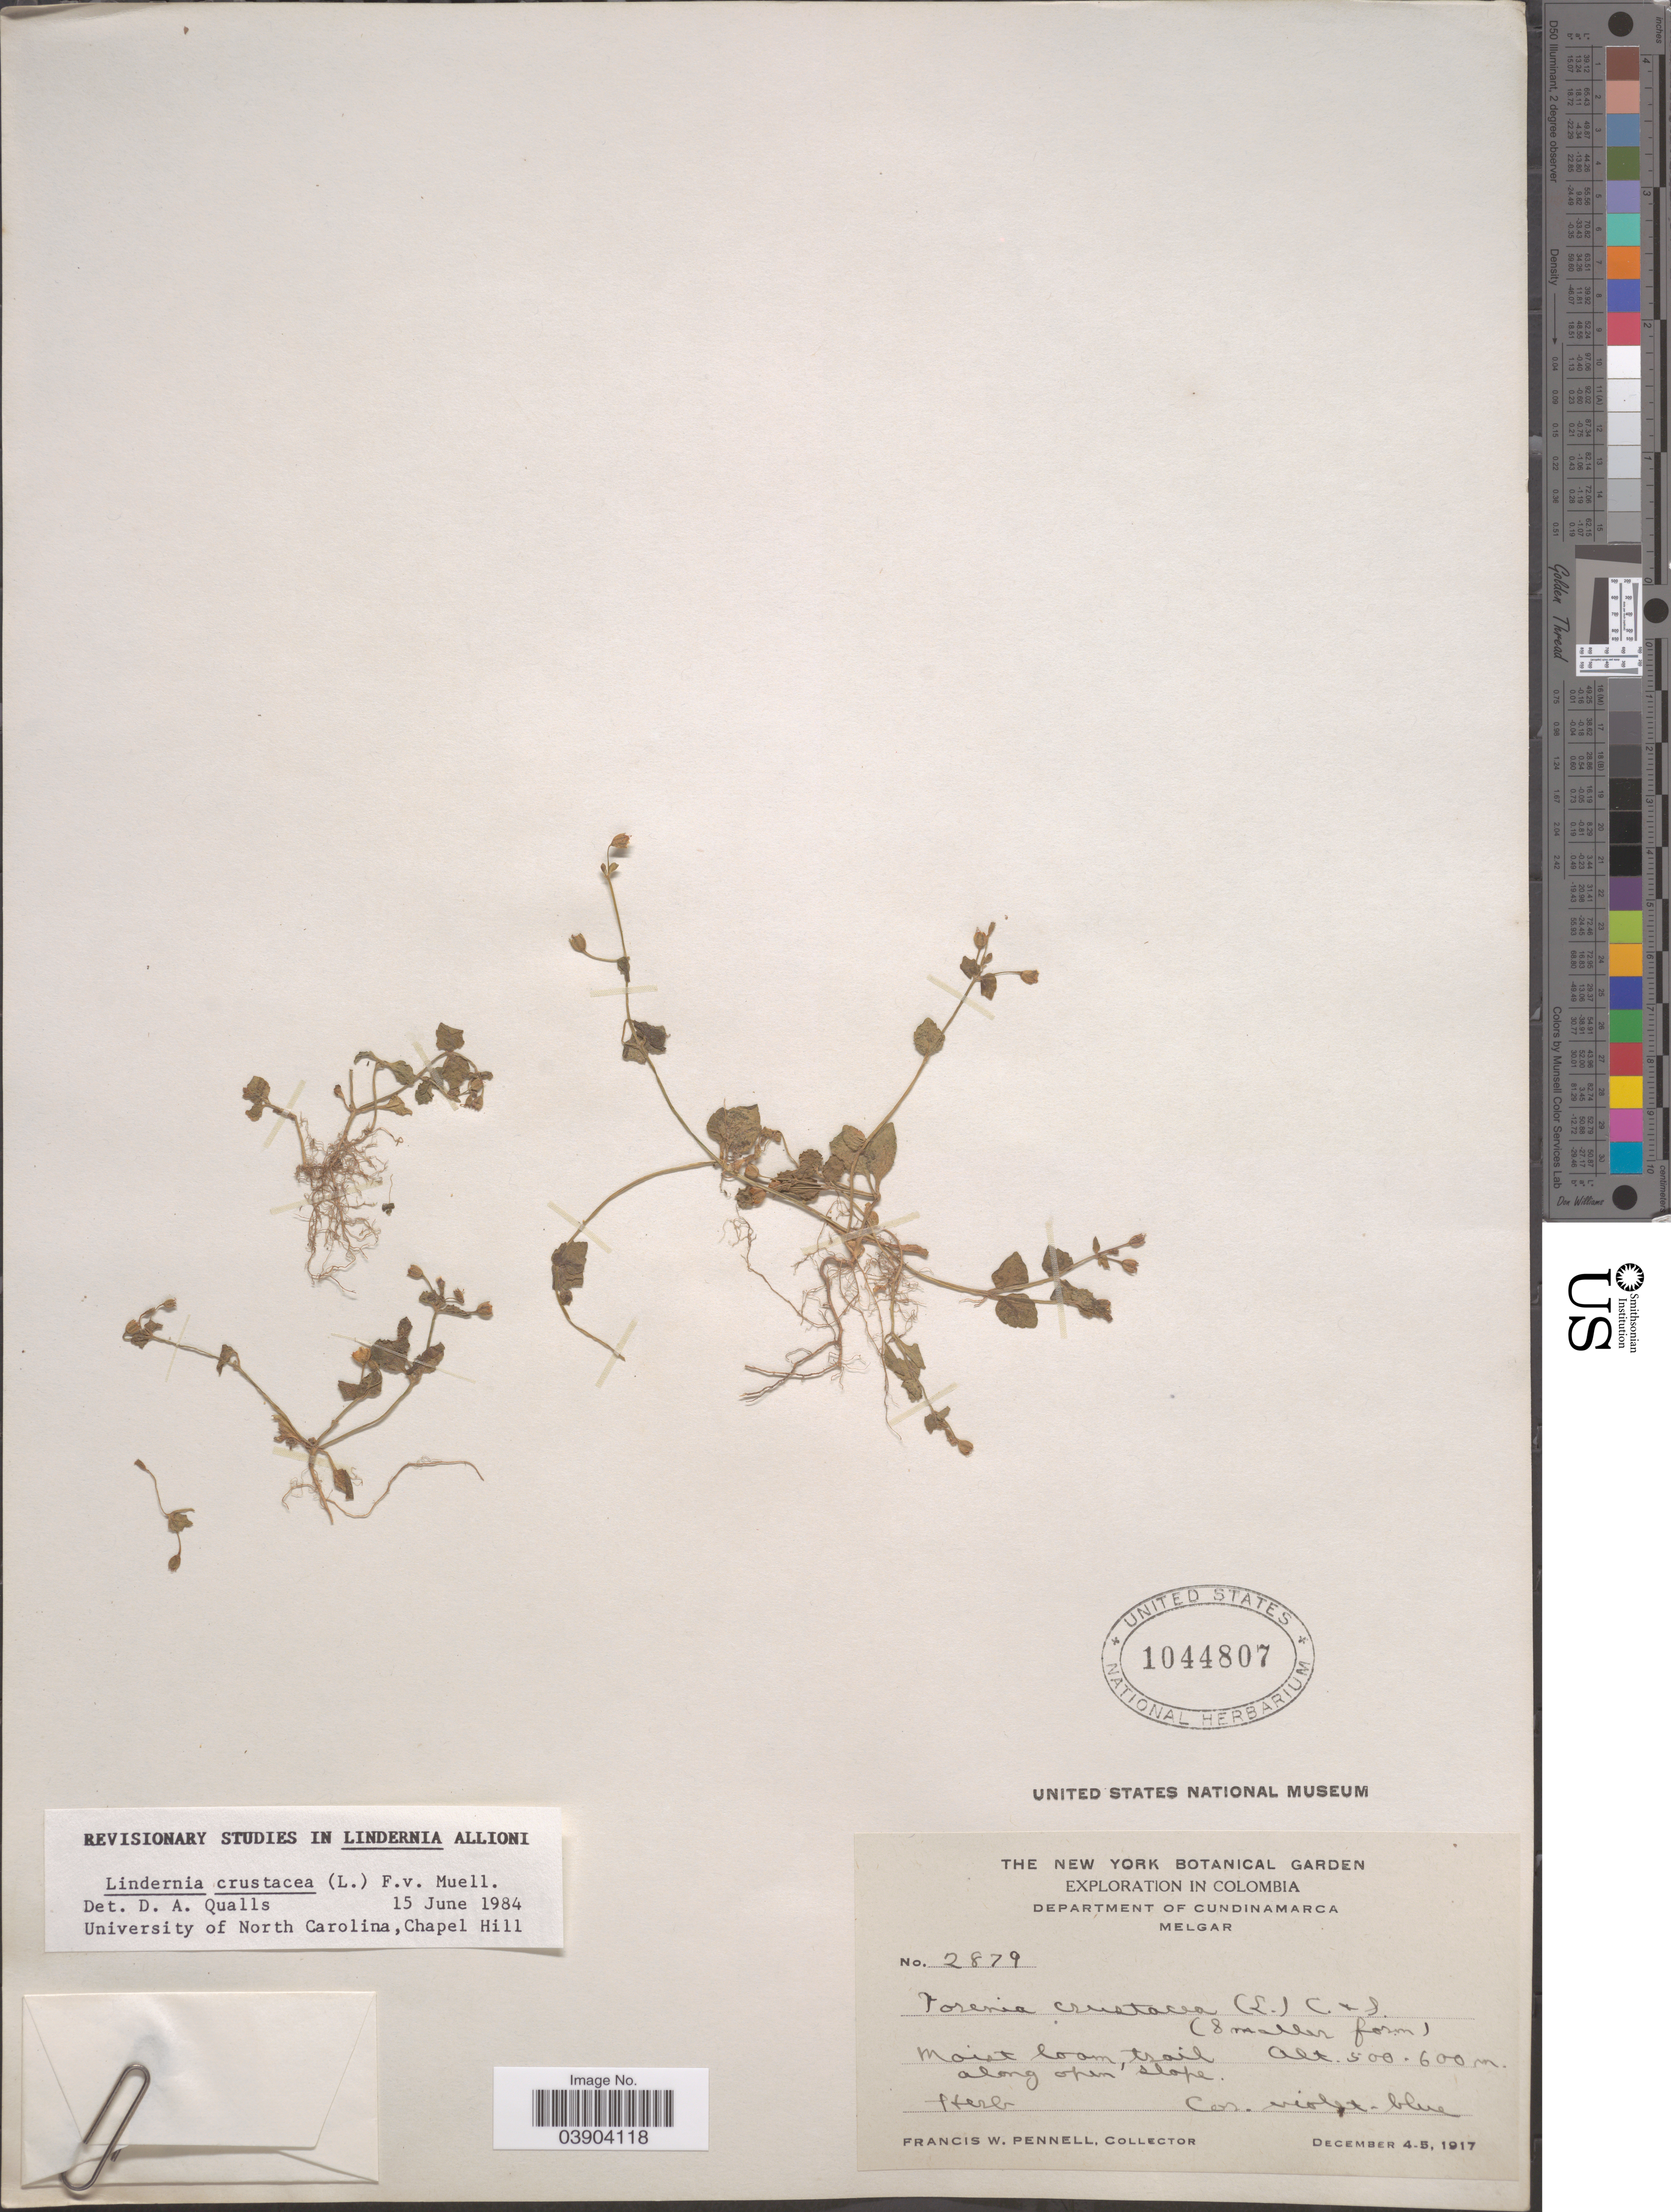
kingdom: Plantae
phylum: Tracheophyta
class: Magnoliopsida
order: Lamiales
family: Linderniaceae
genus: Lindernia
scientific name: Lindernia crustacea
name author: (L.) F. Muell.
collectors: F. W. Pennell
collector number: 2879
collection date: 1917-12-04/1917-12-05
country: Colombia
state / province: Cundinamarca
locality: Department of Cundinamarca. Melgar.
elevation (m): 500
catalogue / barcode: US 1044807